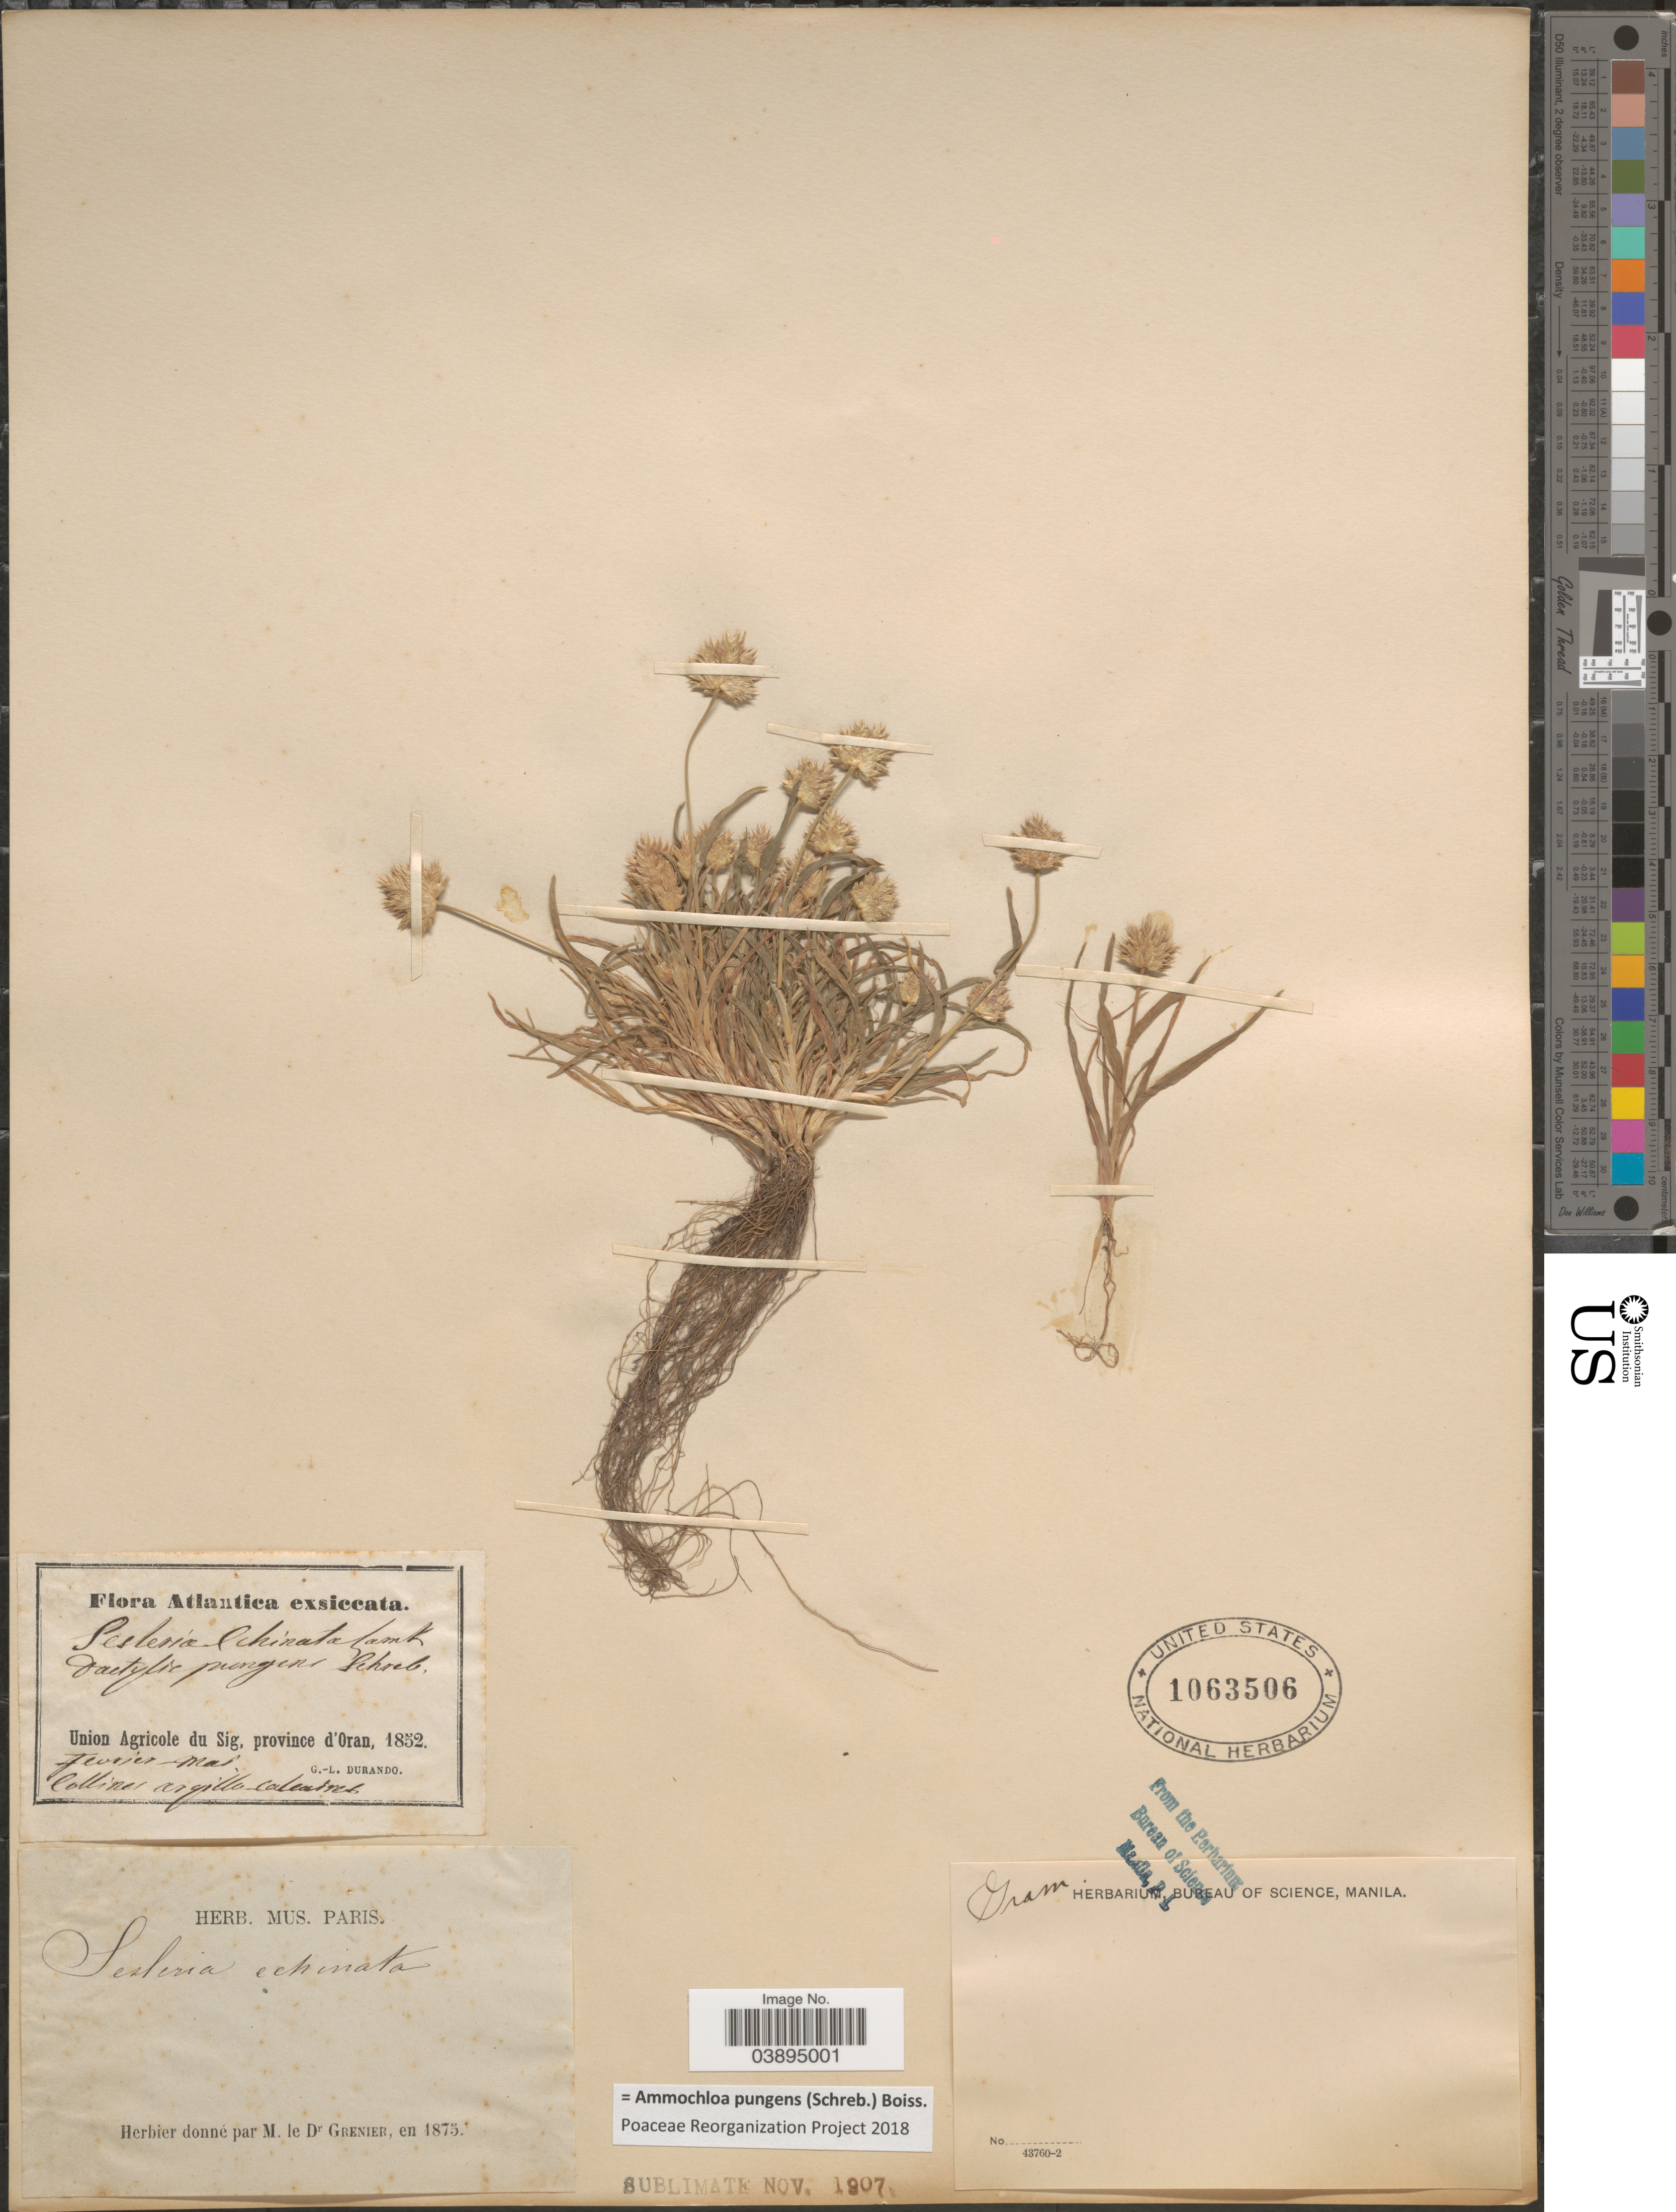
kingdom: Plantae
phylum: Tracheophyta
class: Liliopsida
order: Poales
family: Poaceae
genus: Ammochloa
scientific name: Ammochloa pungens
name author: (Schreb.) Boiss.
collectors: G. Durando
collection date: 1852-02/1852-05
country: Algeria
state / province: Oran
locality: Atlantica. Union Agricole du Sig. province d'Oran. Collines argillo calcareis.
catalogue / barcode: US 1063506